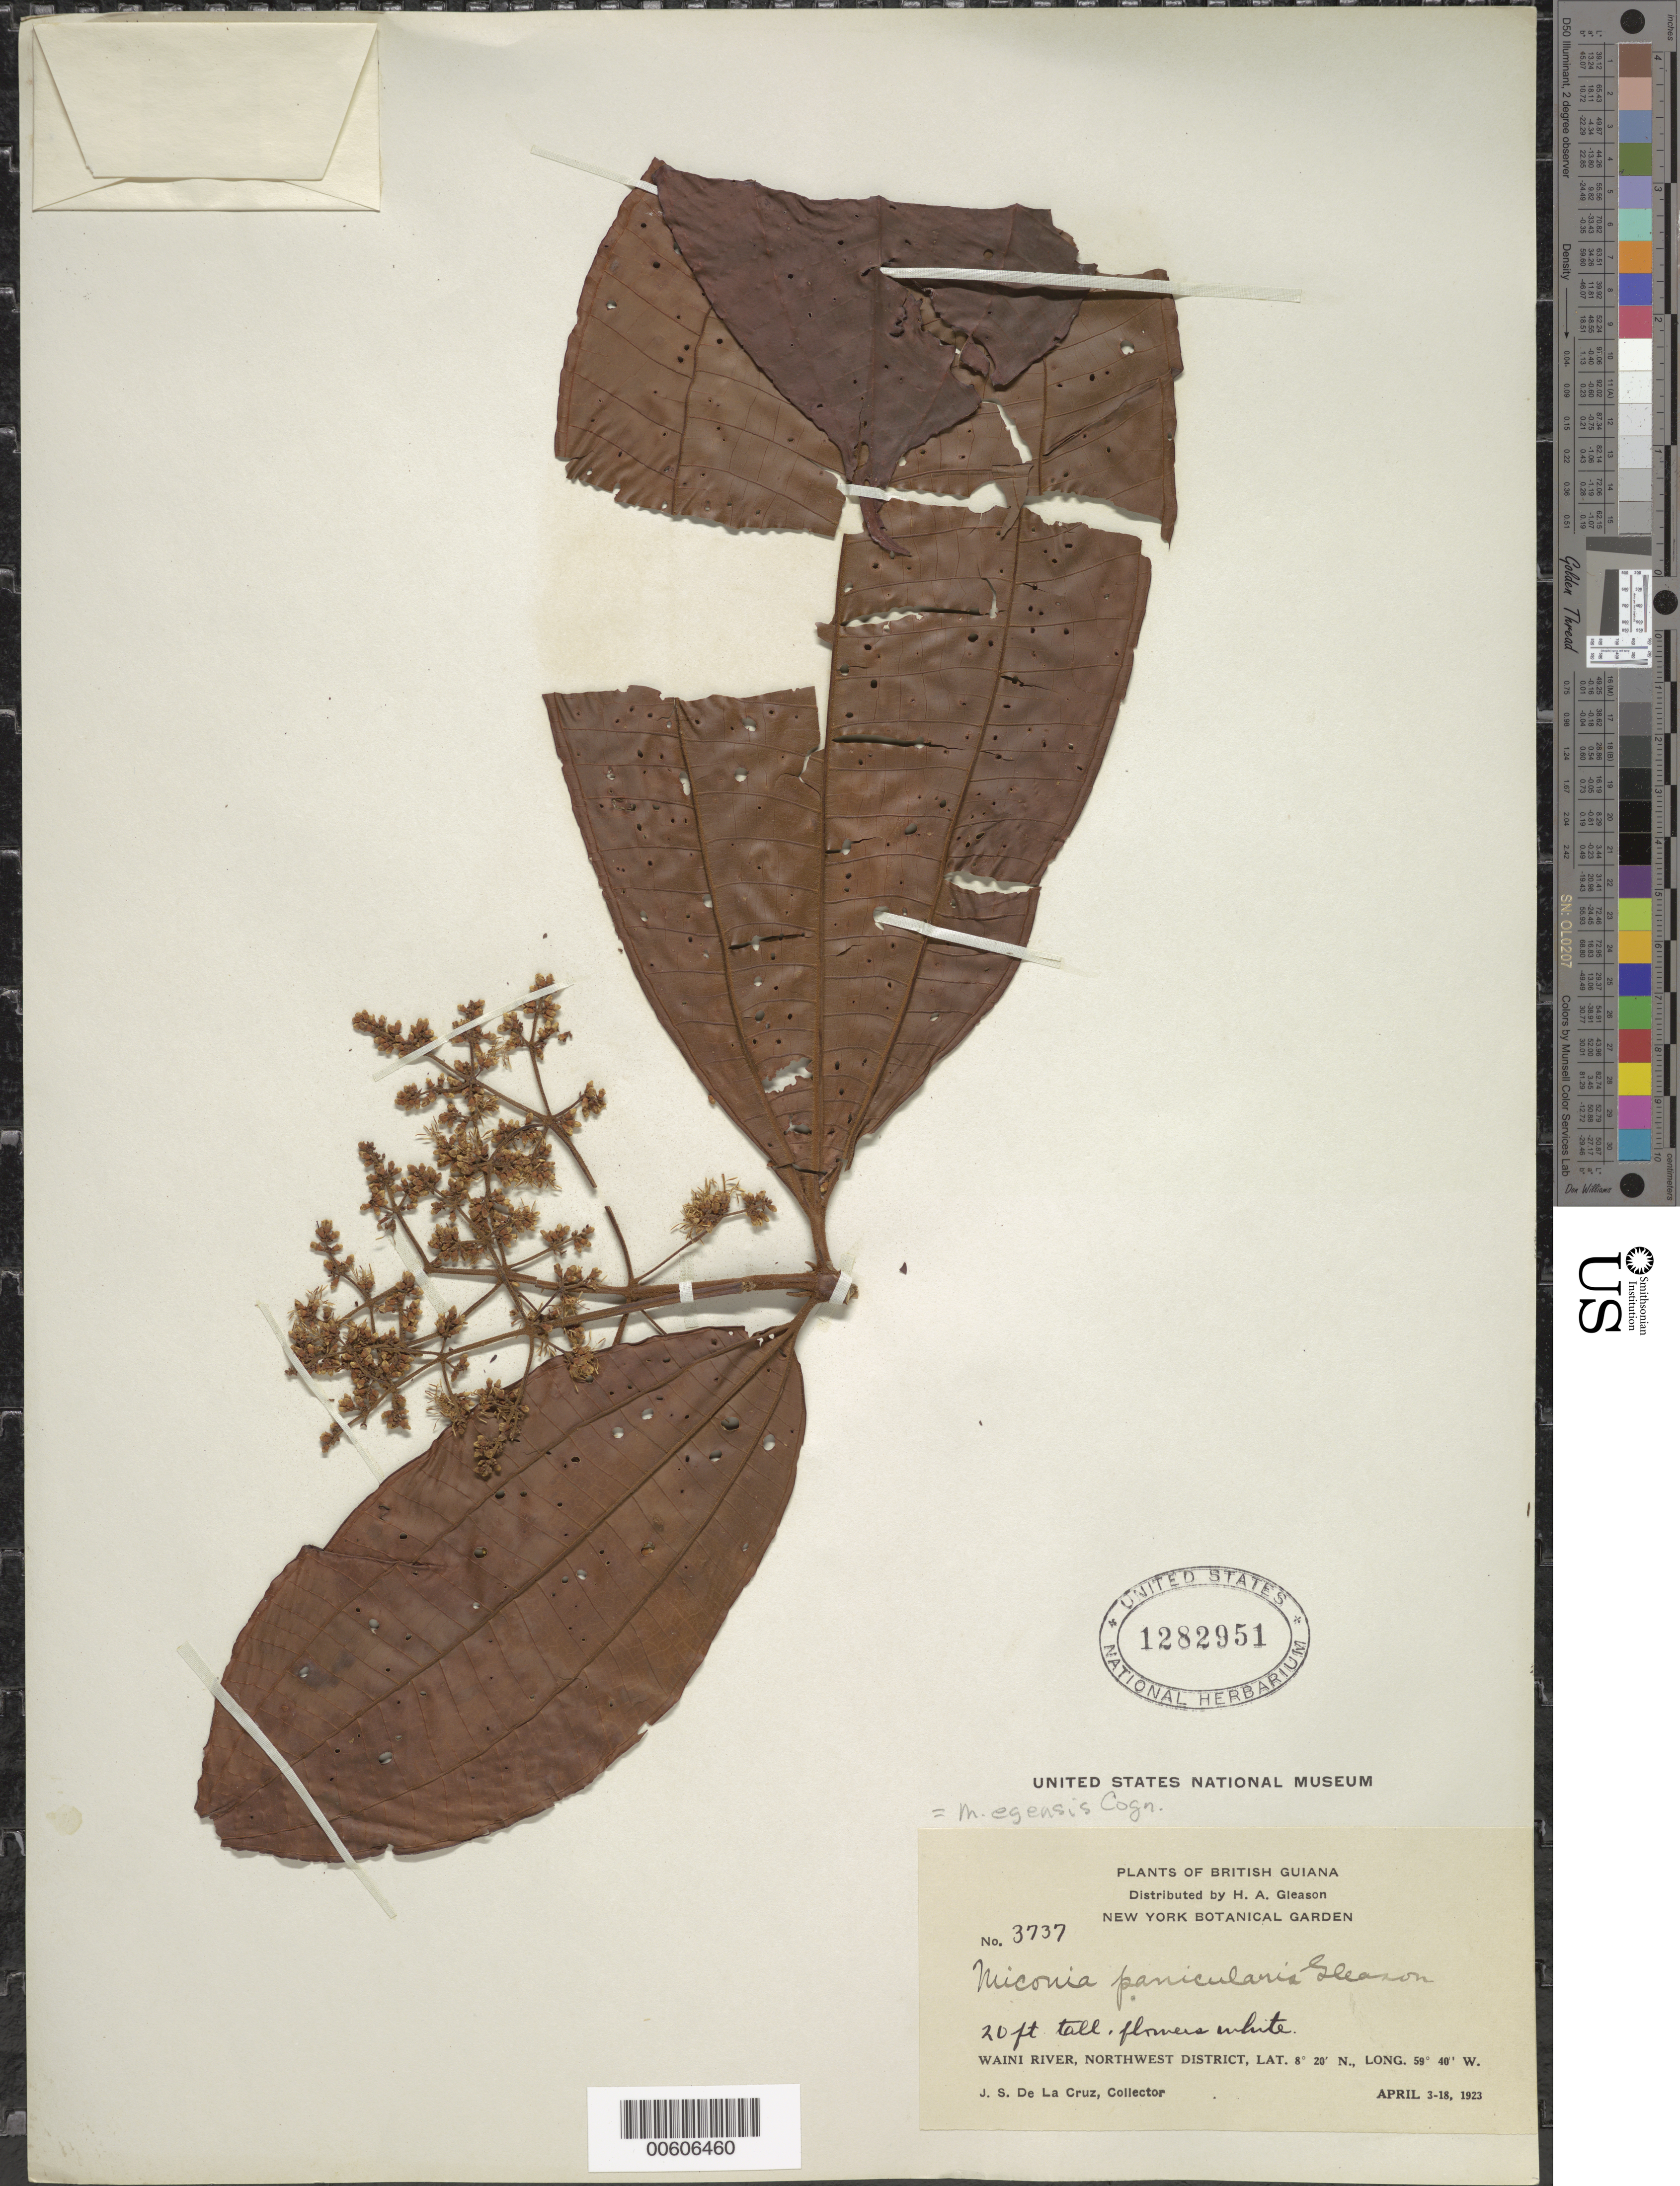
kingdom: Plantae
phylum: Tracheophyta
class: Magnoliopsida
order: Myrtales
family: Melastomataceae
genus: Miconia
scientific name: Miconia egensis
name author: Cogn.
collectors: J. S. de la Cruz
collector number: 3737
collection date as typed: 3-Apr-23 to 18-Apr-23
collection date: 1923-04-03/1923-04-18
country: Guyana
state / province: Barima-Waini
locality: Waini R., NW District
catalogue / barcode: US 1282951